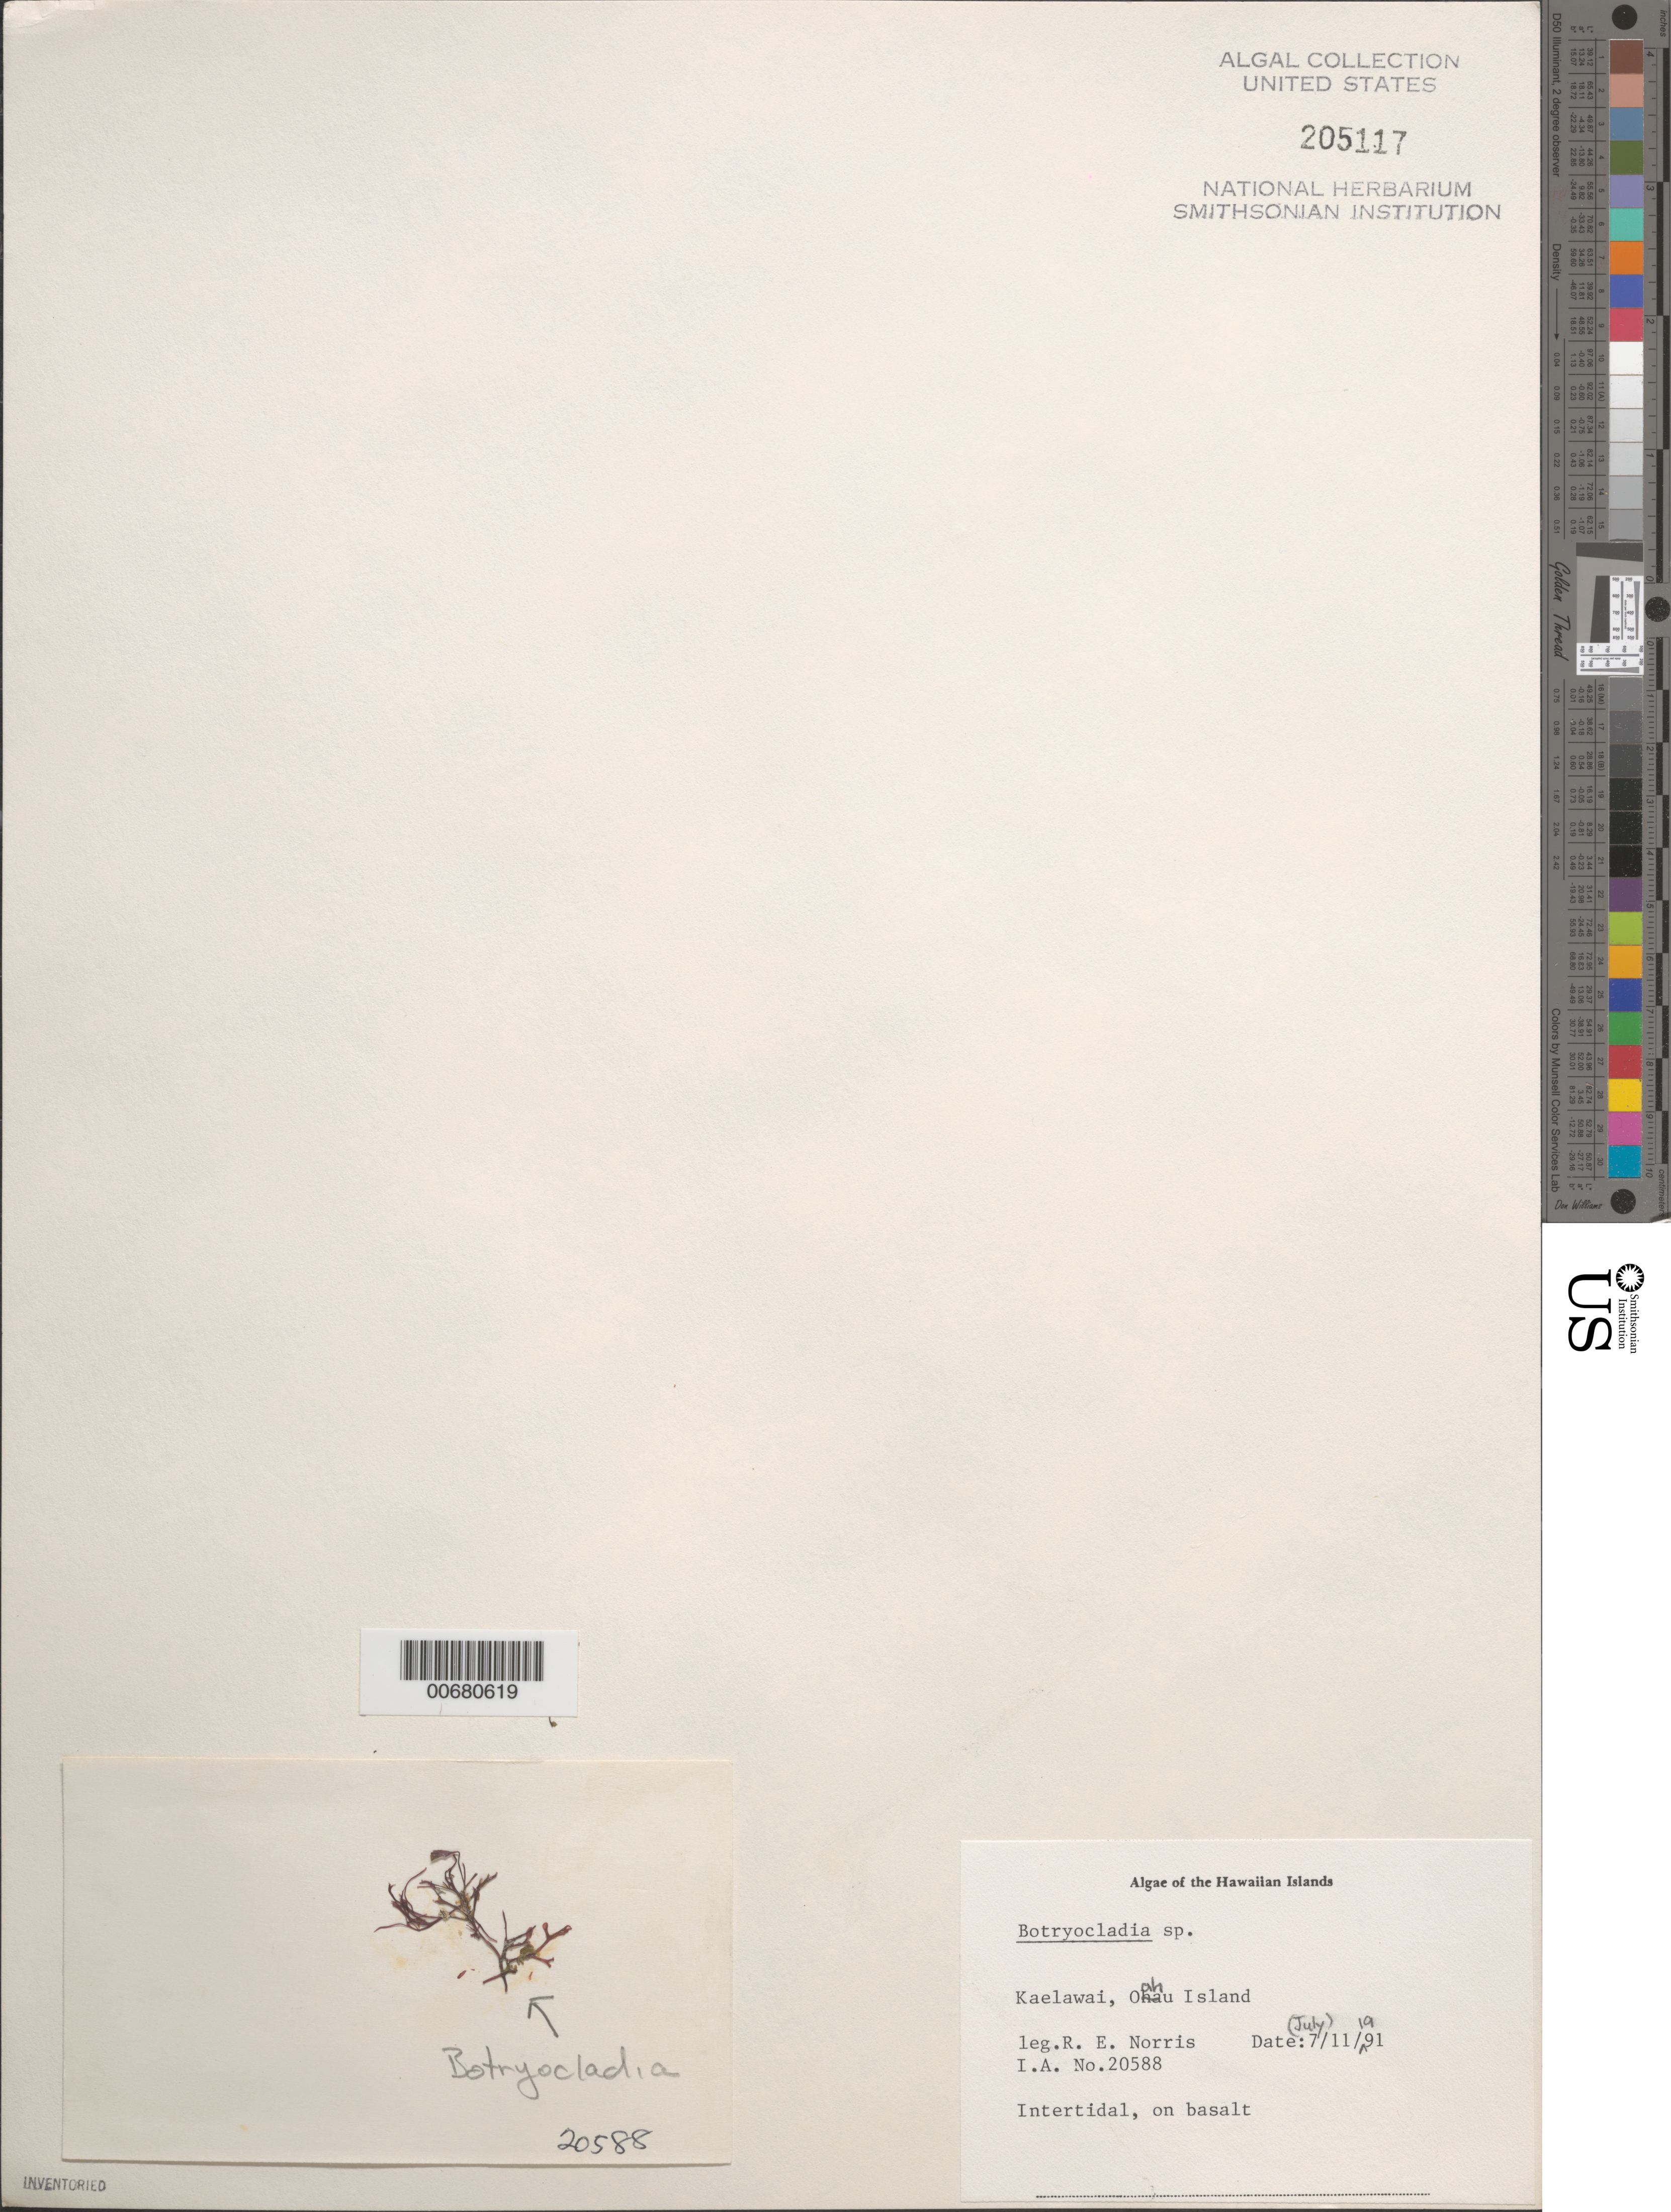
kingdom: Plantae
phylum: Rhodophyta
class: Florideophyceae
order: Rhodymeniales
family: Rhodymeniaceae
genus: Botryocladia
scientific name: Botryocladia sp.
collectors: R. E. Norris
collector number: IAA 20588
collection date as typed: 11 Jul 1991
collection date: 1991-07-11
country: United States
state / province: Hawaii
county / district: Honolulu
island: Oahu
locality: Kaelawai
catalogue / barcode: US 205117